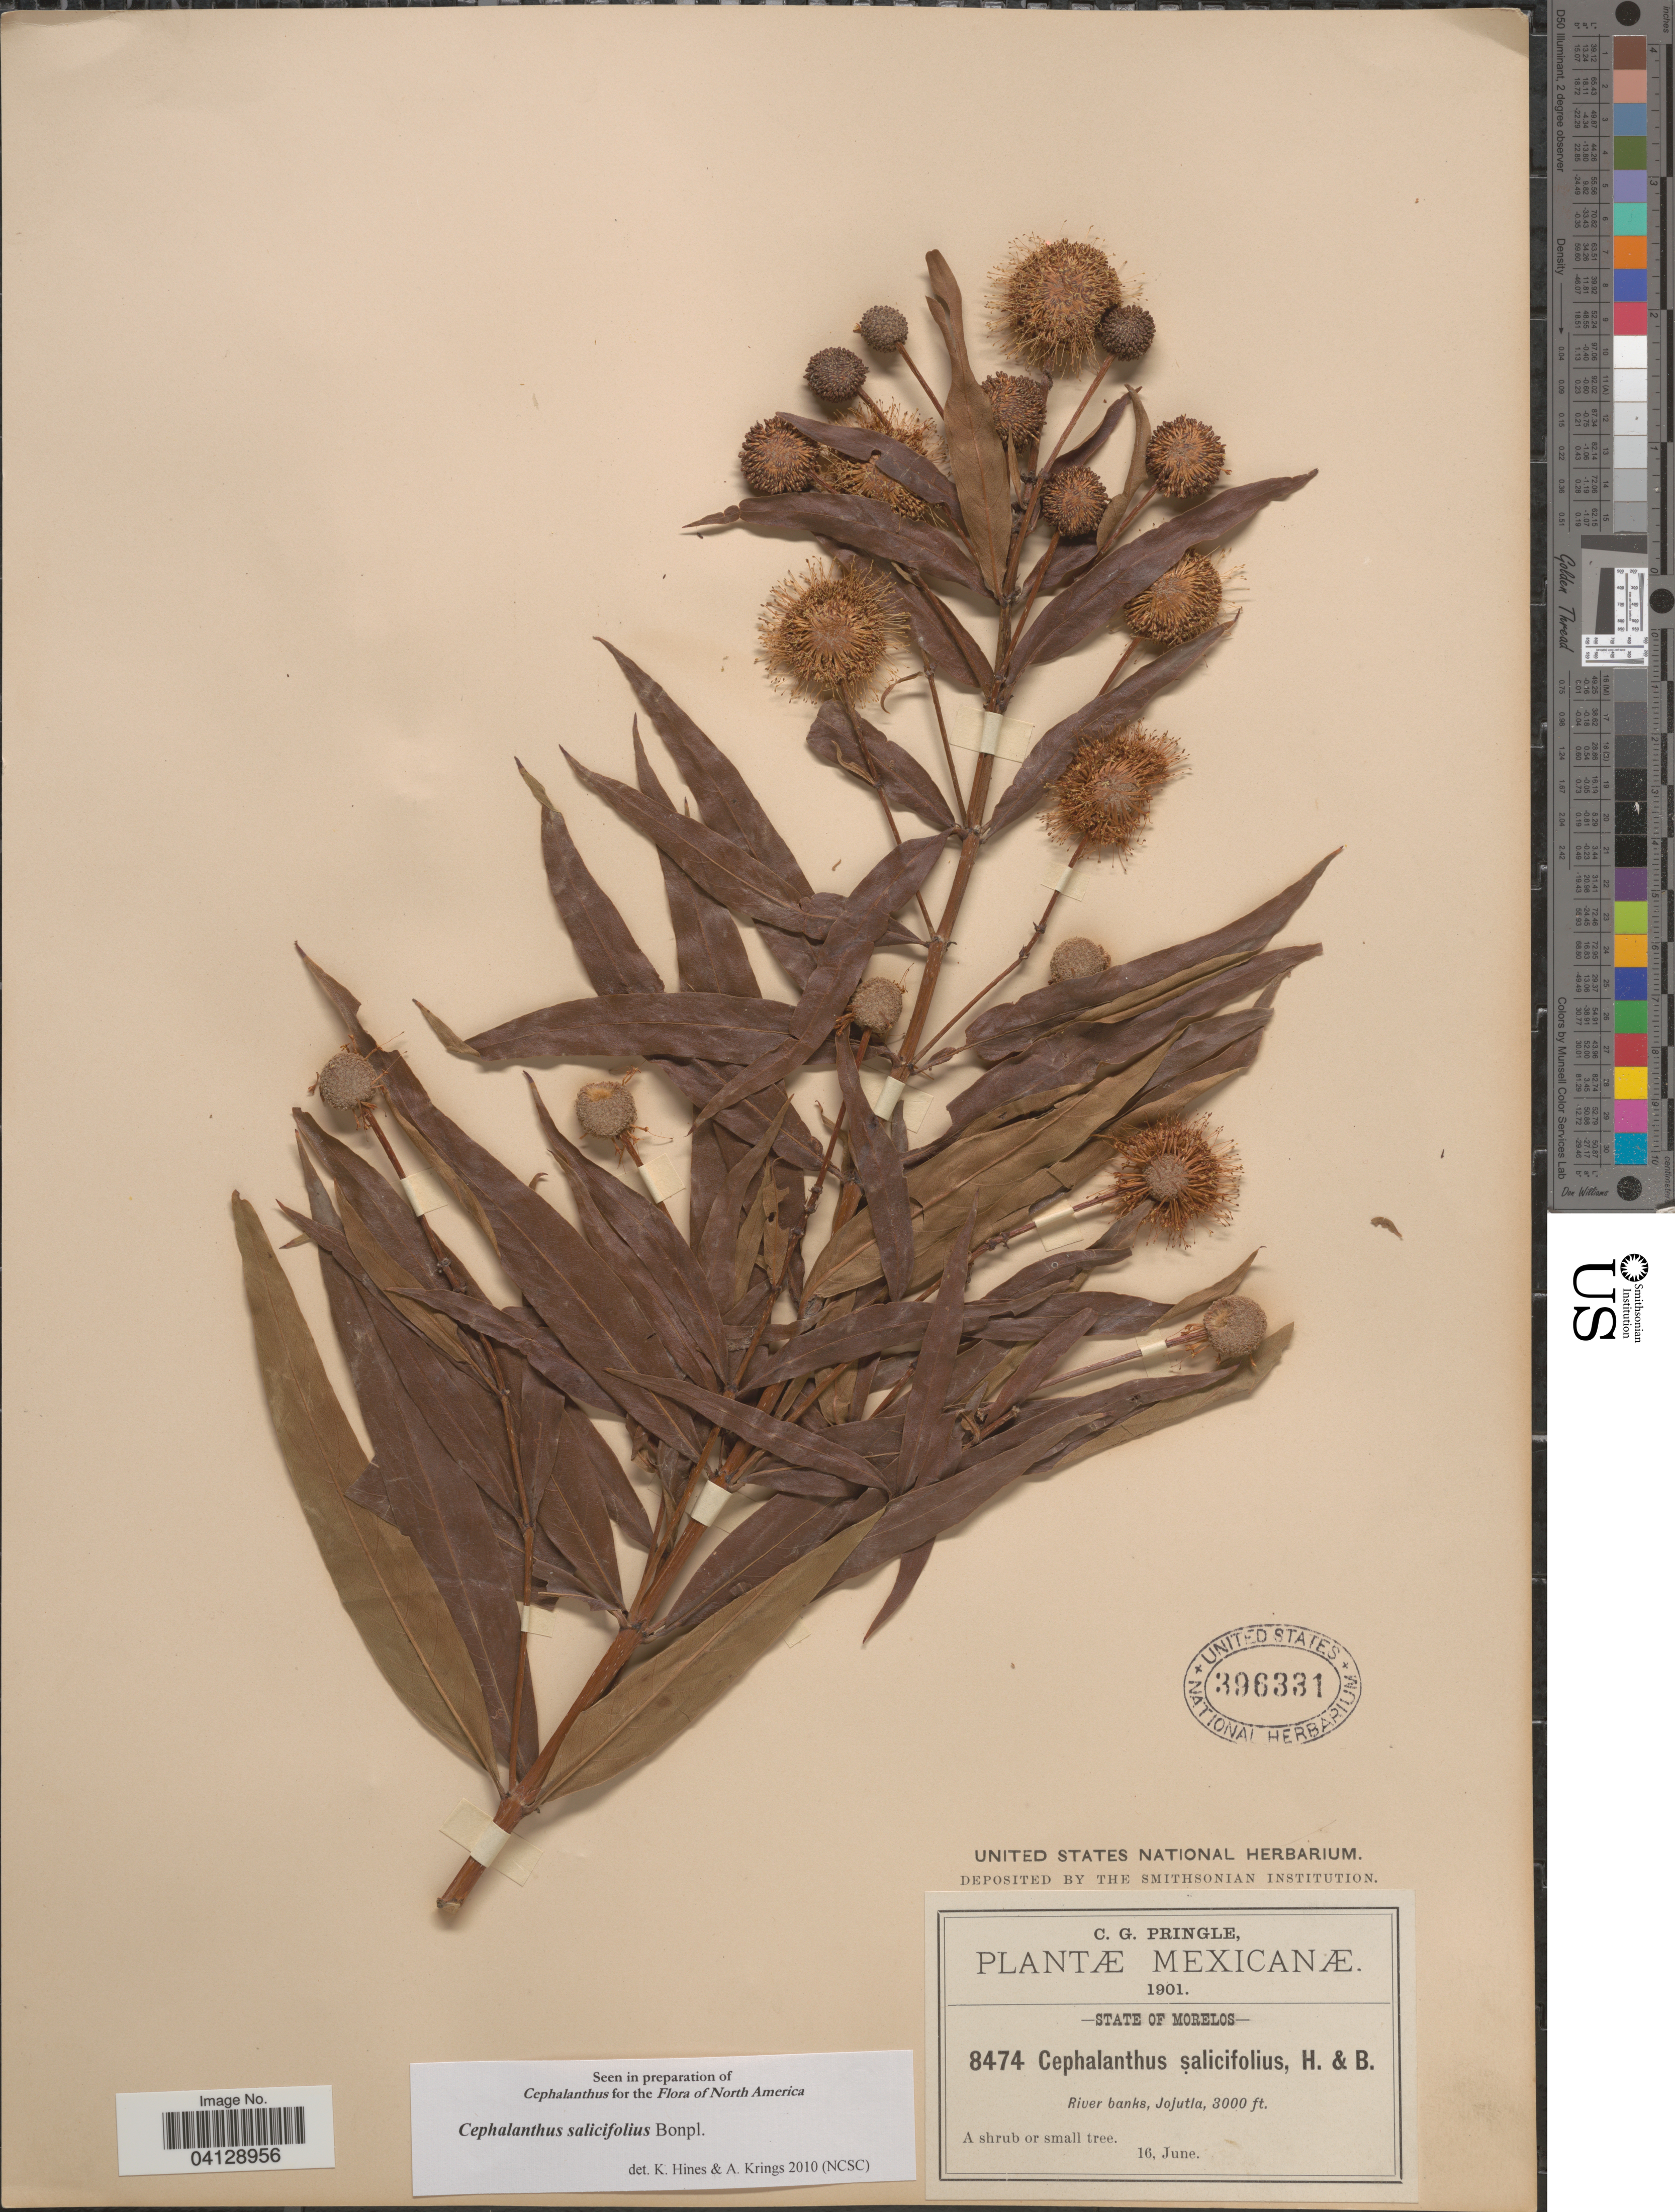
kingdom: Plantae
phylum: Tracheophyta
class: Magnoliopsida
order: Gentianales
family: Rubiaceae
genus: Cephalanthus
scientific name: Cephalanthus salicifolius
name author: Bonpl.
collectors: C. G. Pringle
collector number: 8474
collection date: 1901-06-16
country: Mexico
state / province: Morelos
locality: Mexicanæ. Jojutla.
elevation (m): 914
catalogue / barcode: US 396331